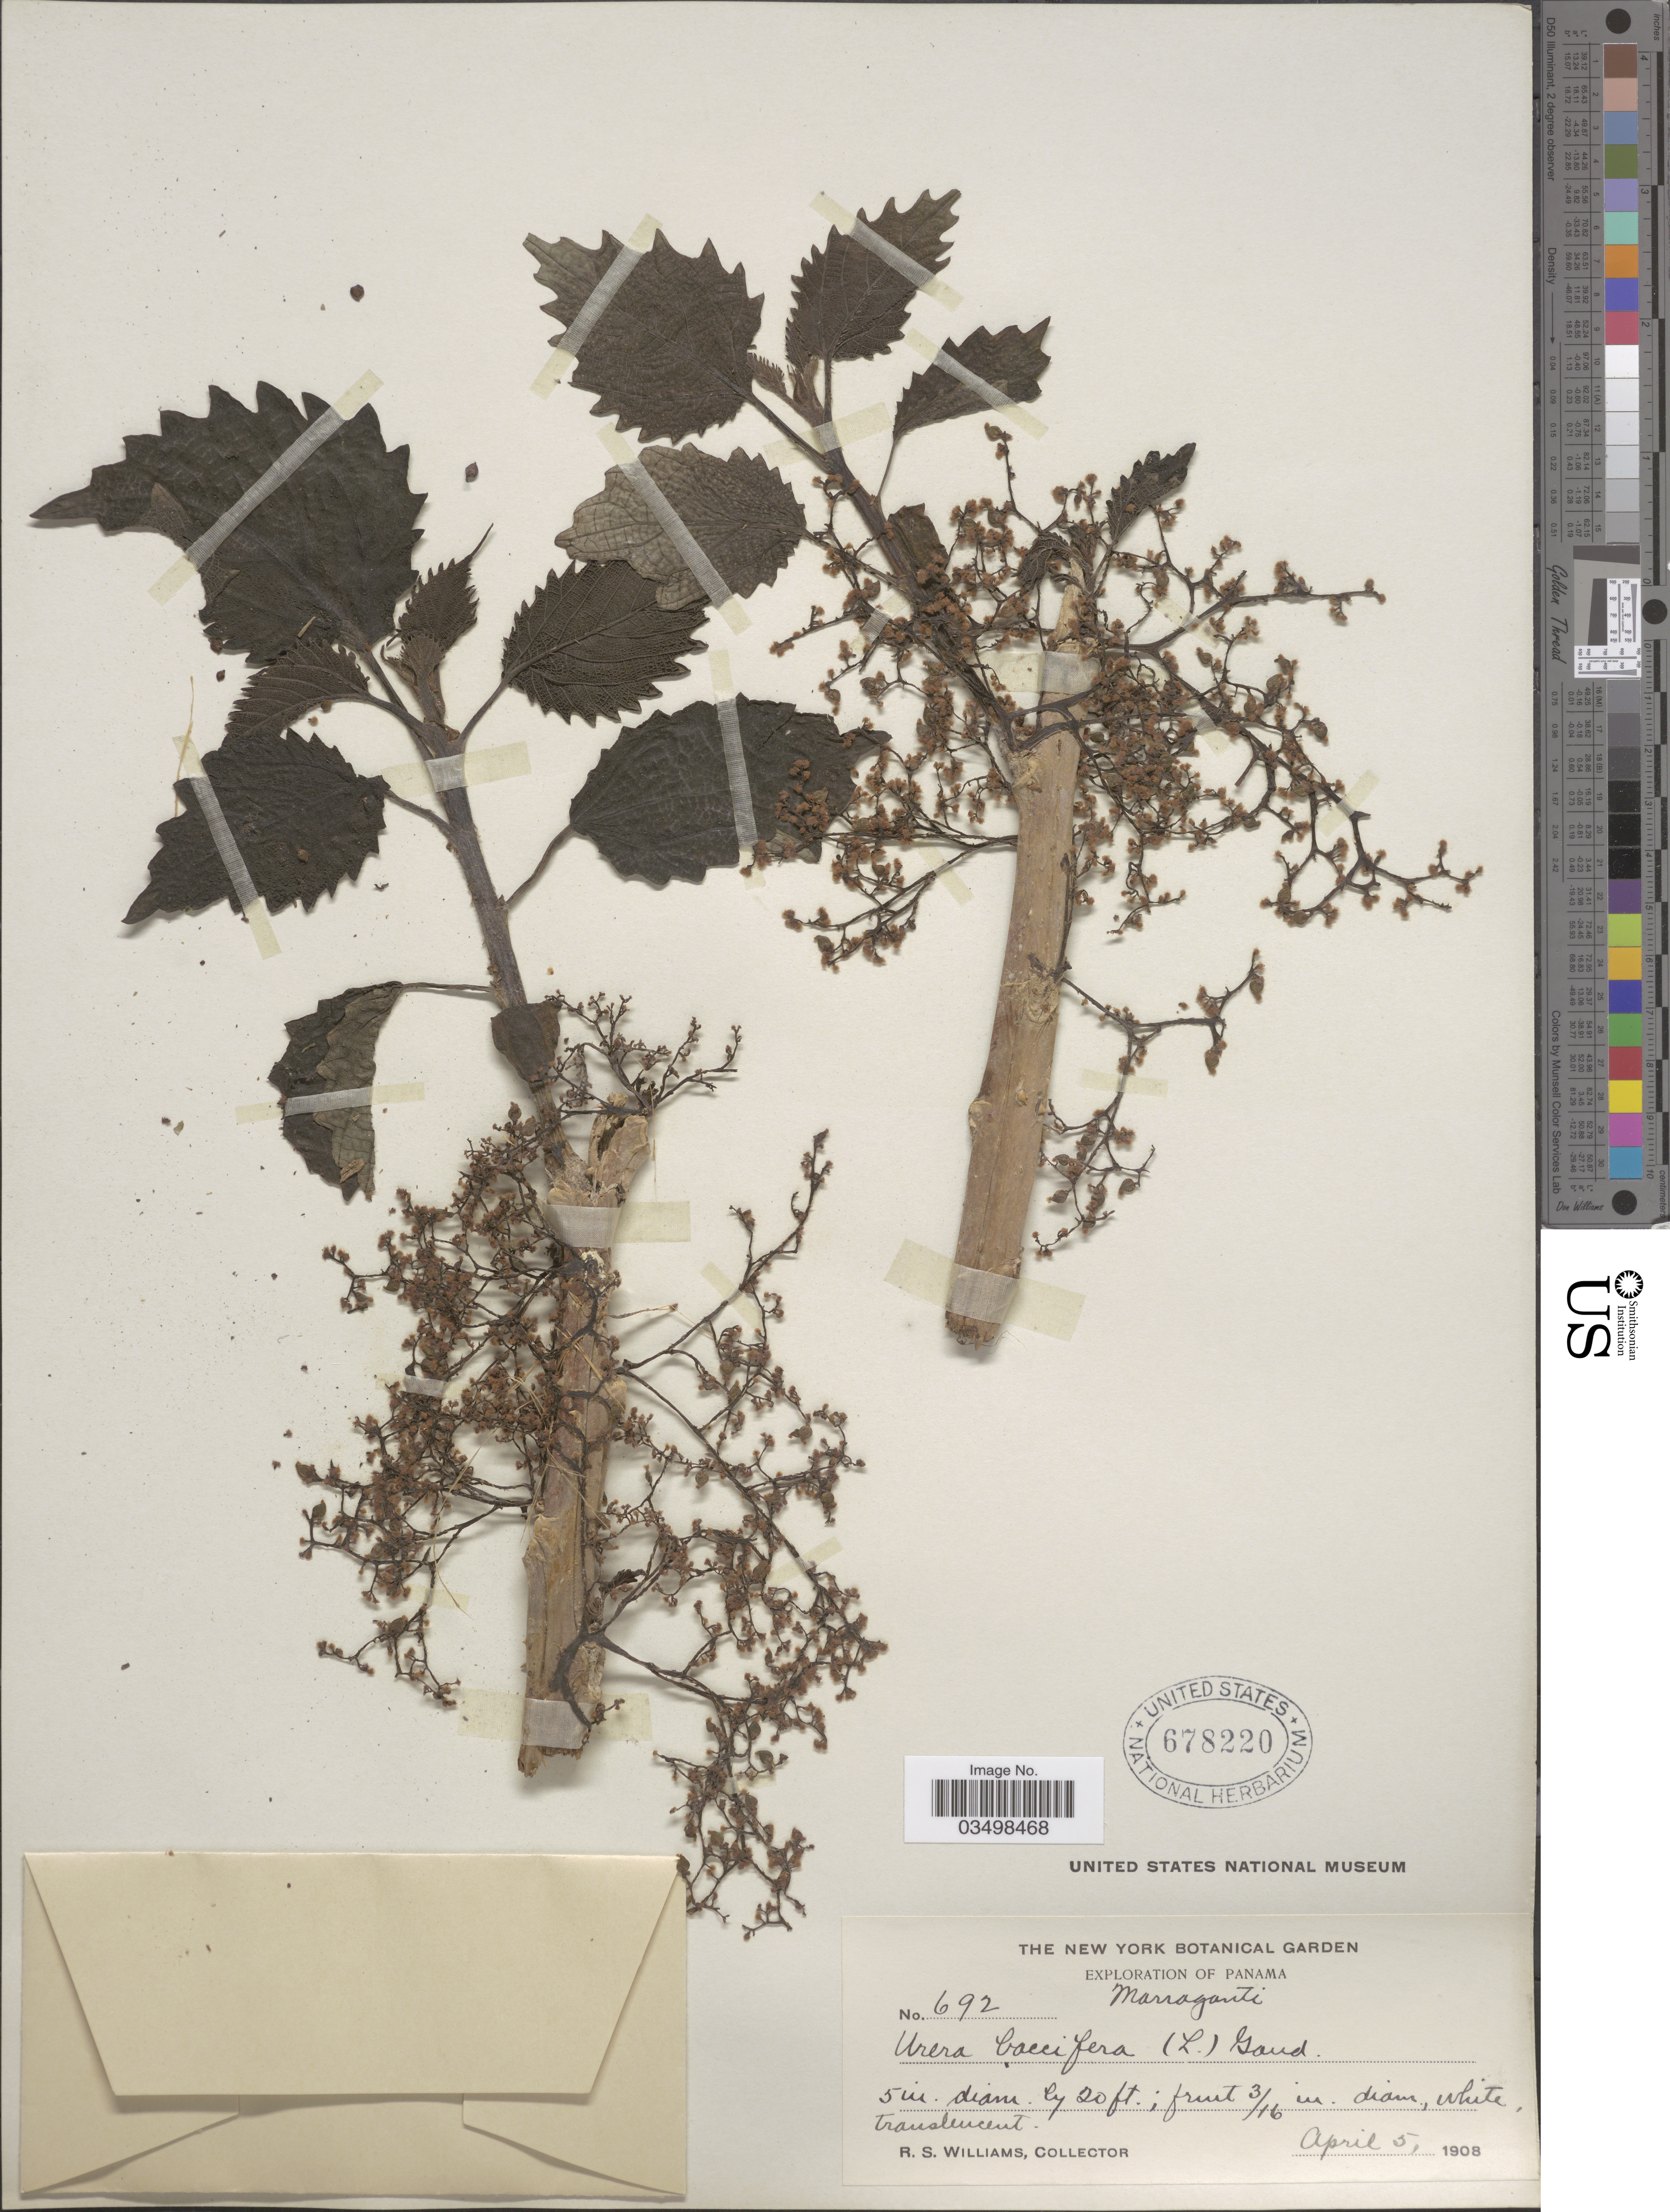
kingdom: Plantae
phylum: Tracheophyta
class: Magnoliopsida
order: Rosales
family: Urticaceae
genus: Urera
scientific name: Urera baccifera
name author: (L.) Gaudich. ex Wedd.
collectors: R. S. Williams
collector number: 692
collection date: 1908-04-05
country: Panama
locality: Marraganti.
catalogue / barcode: US 678220